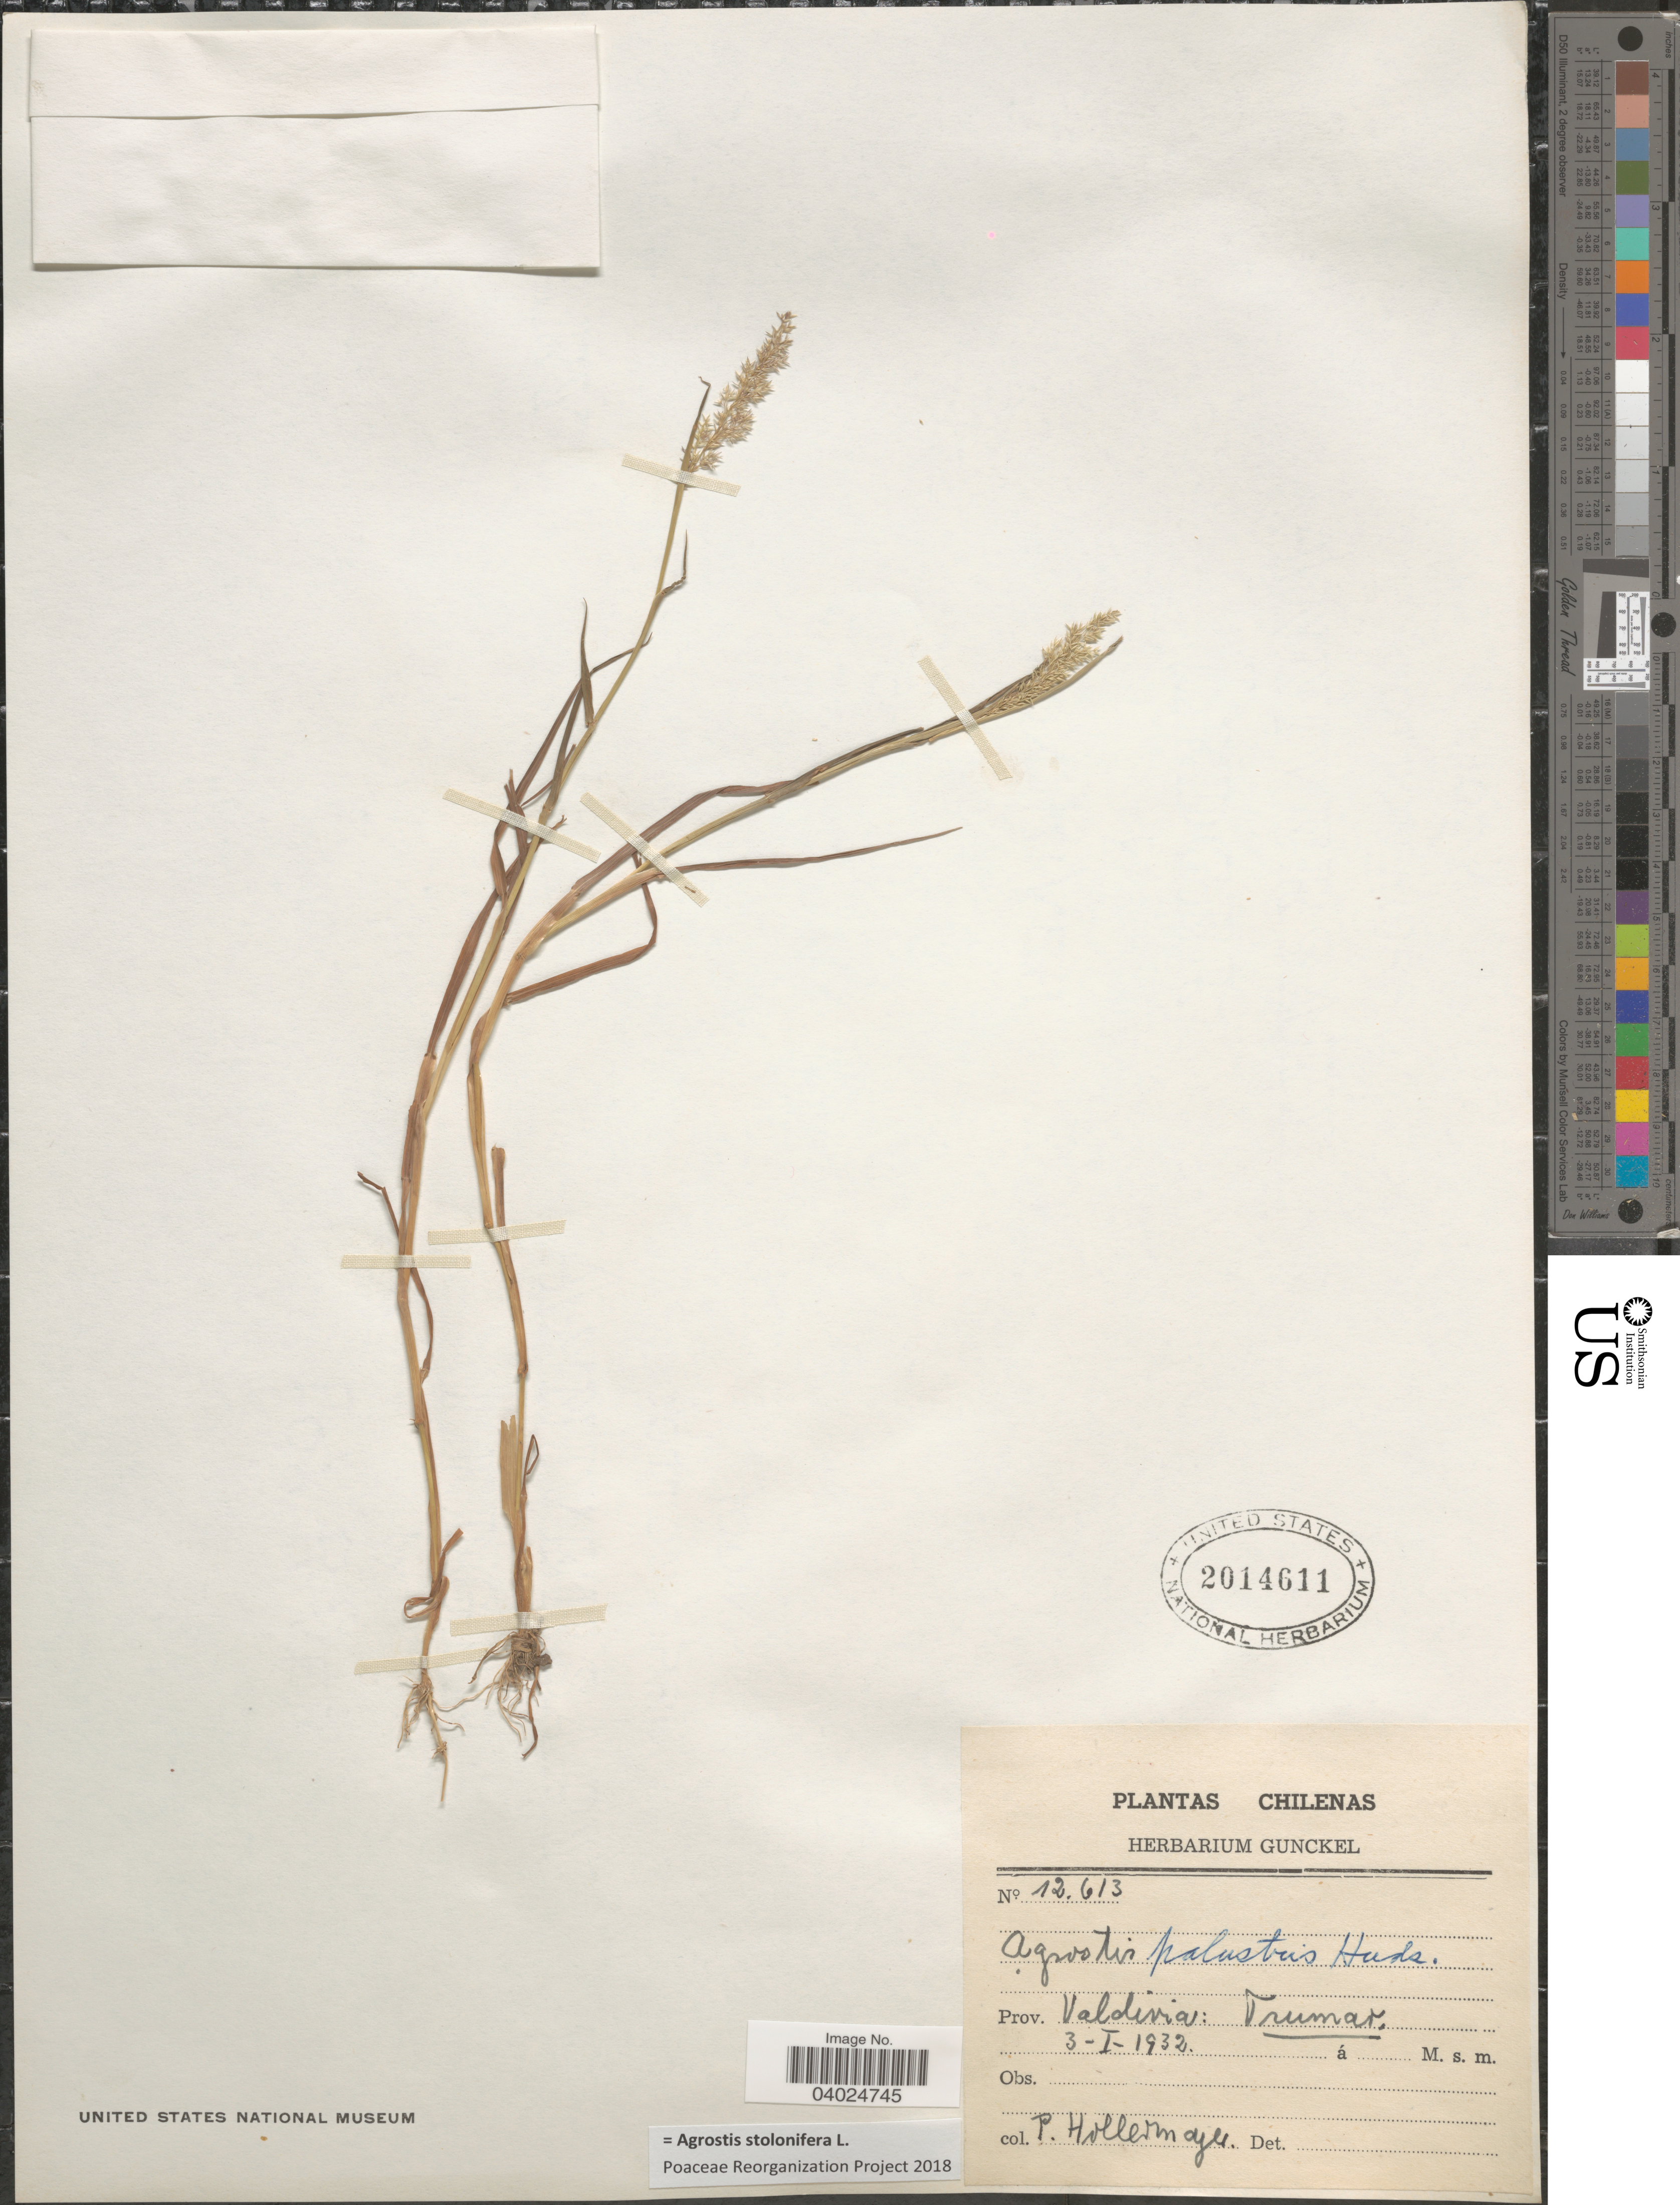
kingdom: Plantae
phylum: Tracheophyta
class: Liliopsida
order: Poales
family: Poaceae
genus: Agrostis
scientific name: Agrostis stolonifera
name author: L.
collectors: P. Hollermayer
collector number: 12613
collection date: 1932-01-03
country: Chile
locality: Prov. Valdivia: Trumar.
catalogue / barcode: US 2014611